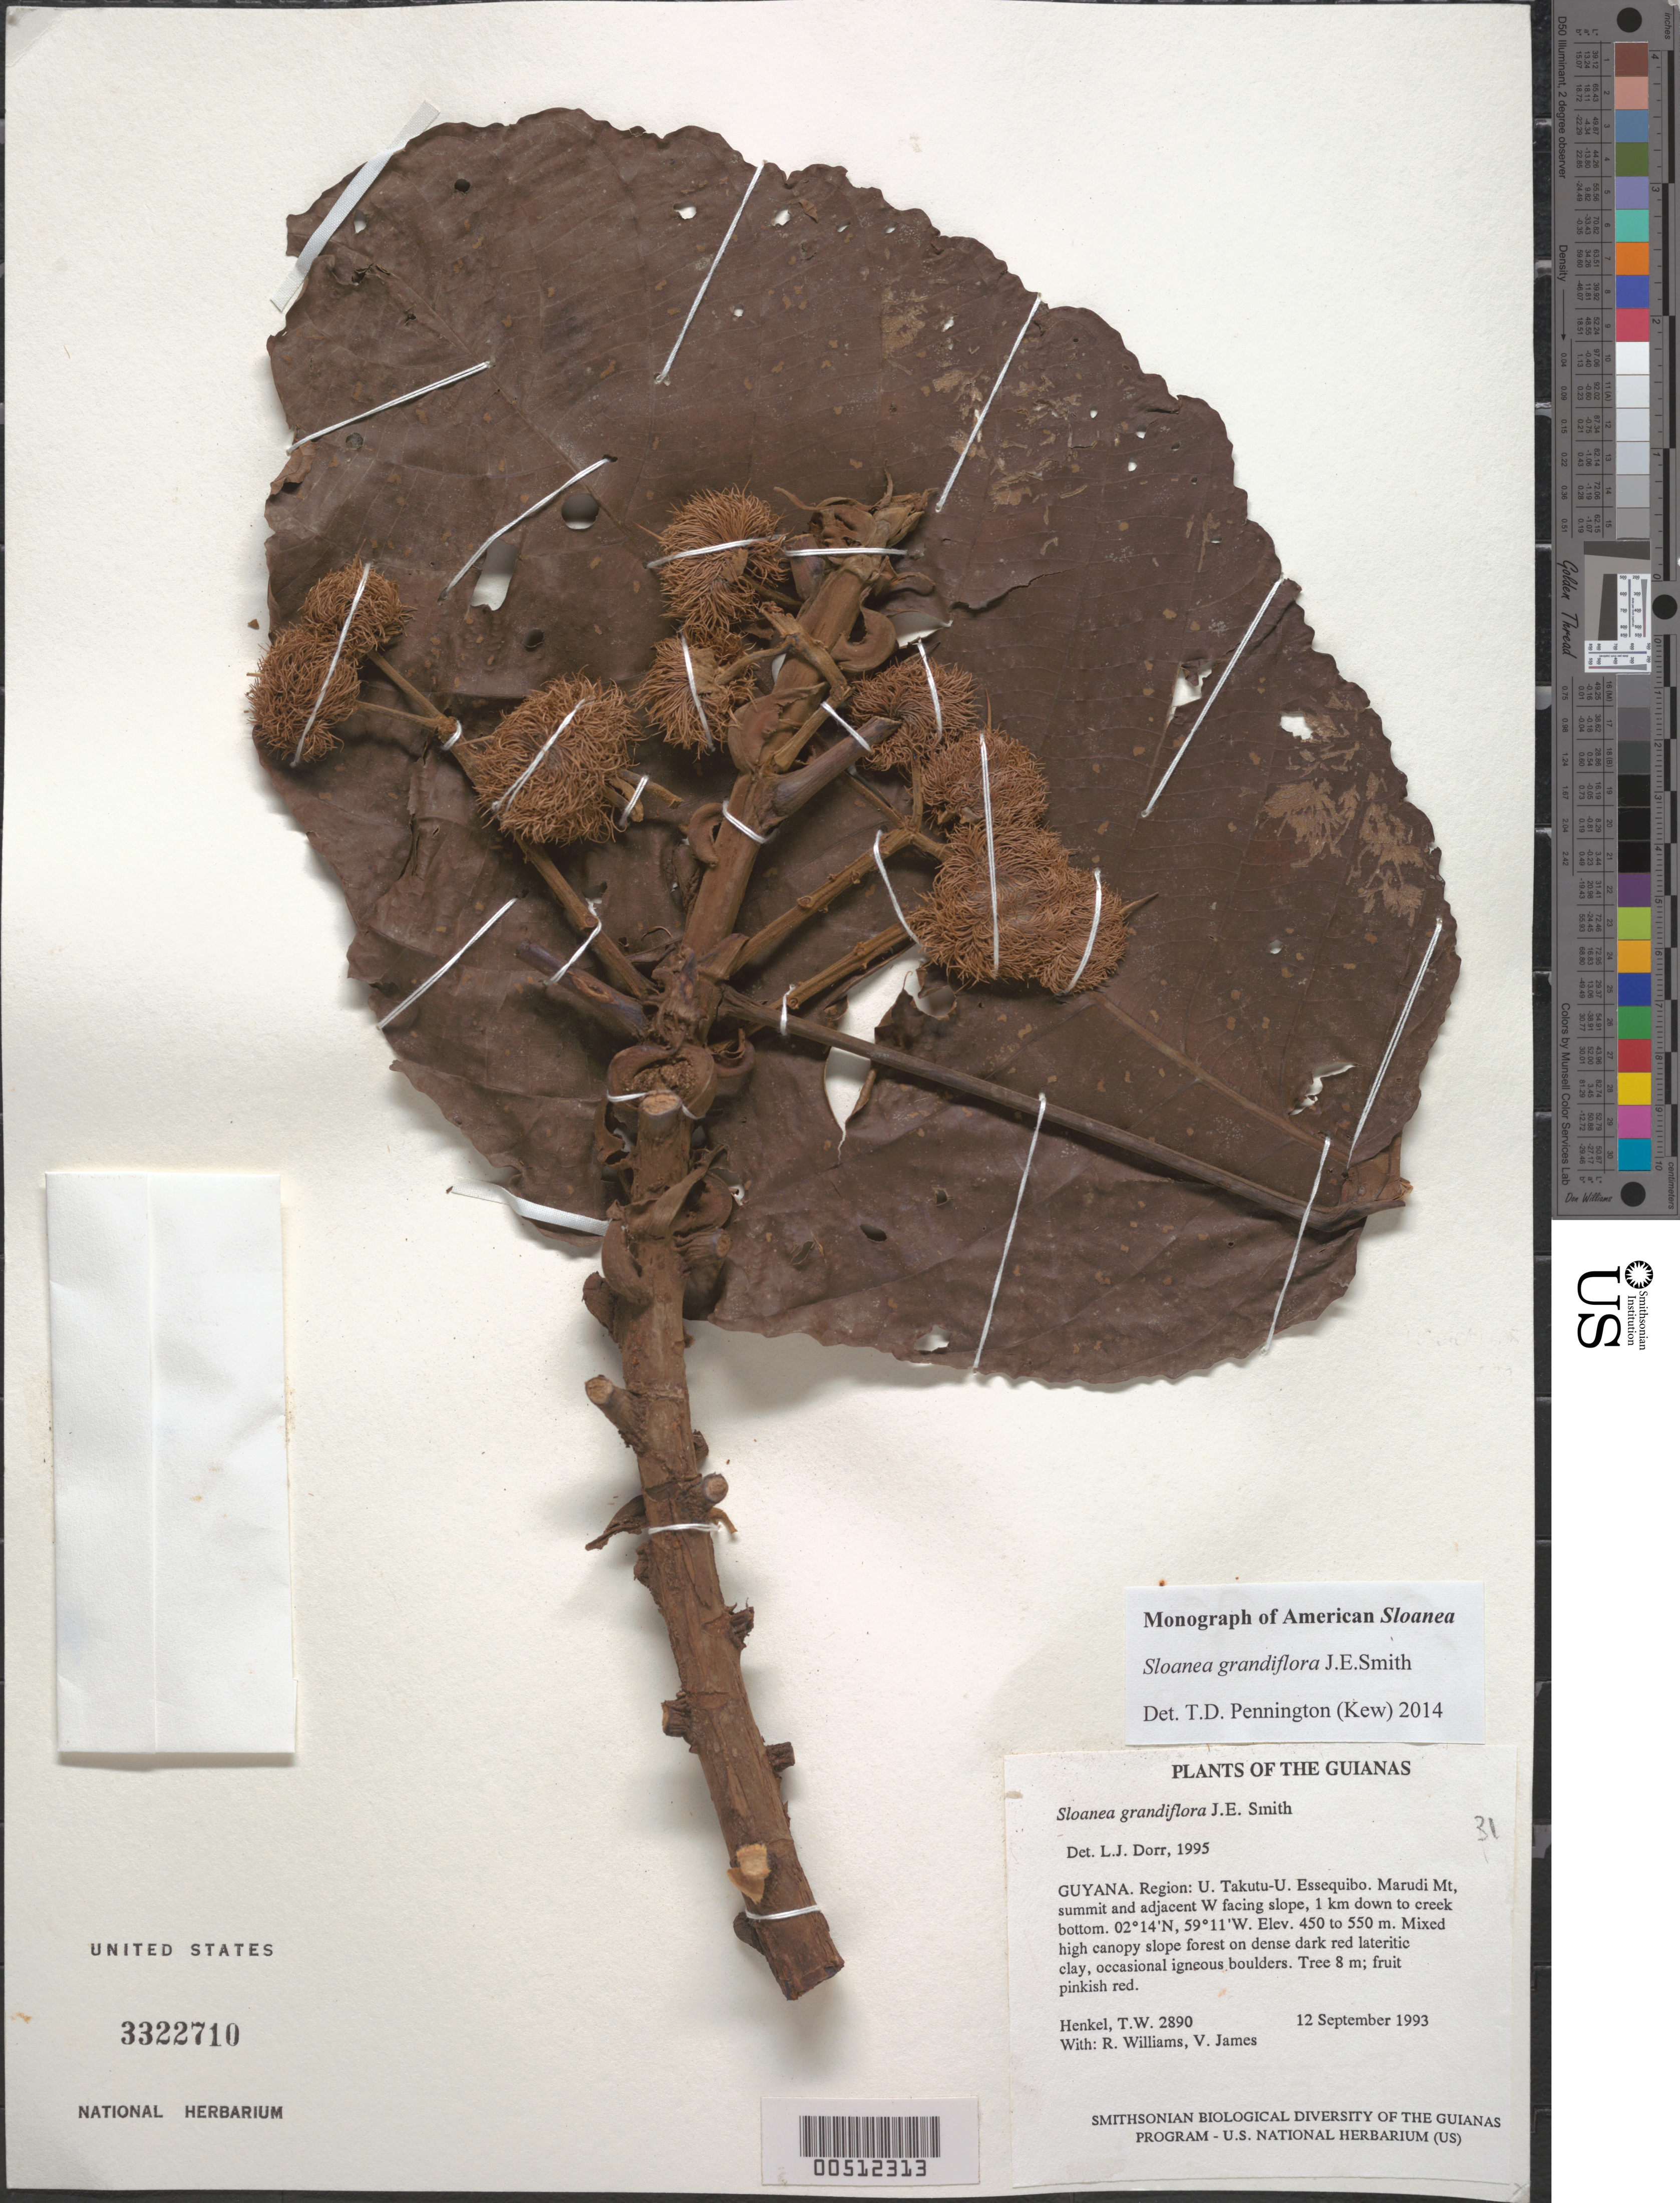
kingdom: Plantae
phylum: Tracheophyta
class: Magnoliopsida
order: Oxalidales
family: Elaeocarpaceae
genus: Sloanea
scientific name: Sloanea grandiflora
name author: Sm.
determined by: Pennington, T. D., (K)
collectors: T. Henkel, R. Williams & V. James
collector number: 2890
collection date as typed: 12 September 1993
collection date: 1993-09-12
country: Guyana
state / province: U. Takutu-U. Essequibo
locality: Marudi Mt, summit and adjacent W facing slope, 1 km down to creek bottom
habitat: Mixed high canopy slope forest on dense dark red lateritic clay, occasional igneous boulders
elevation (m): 450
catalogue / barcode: US 3322710